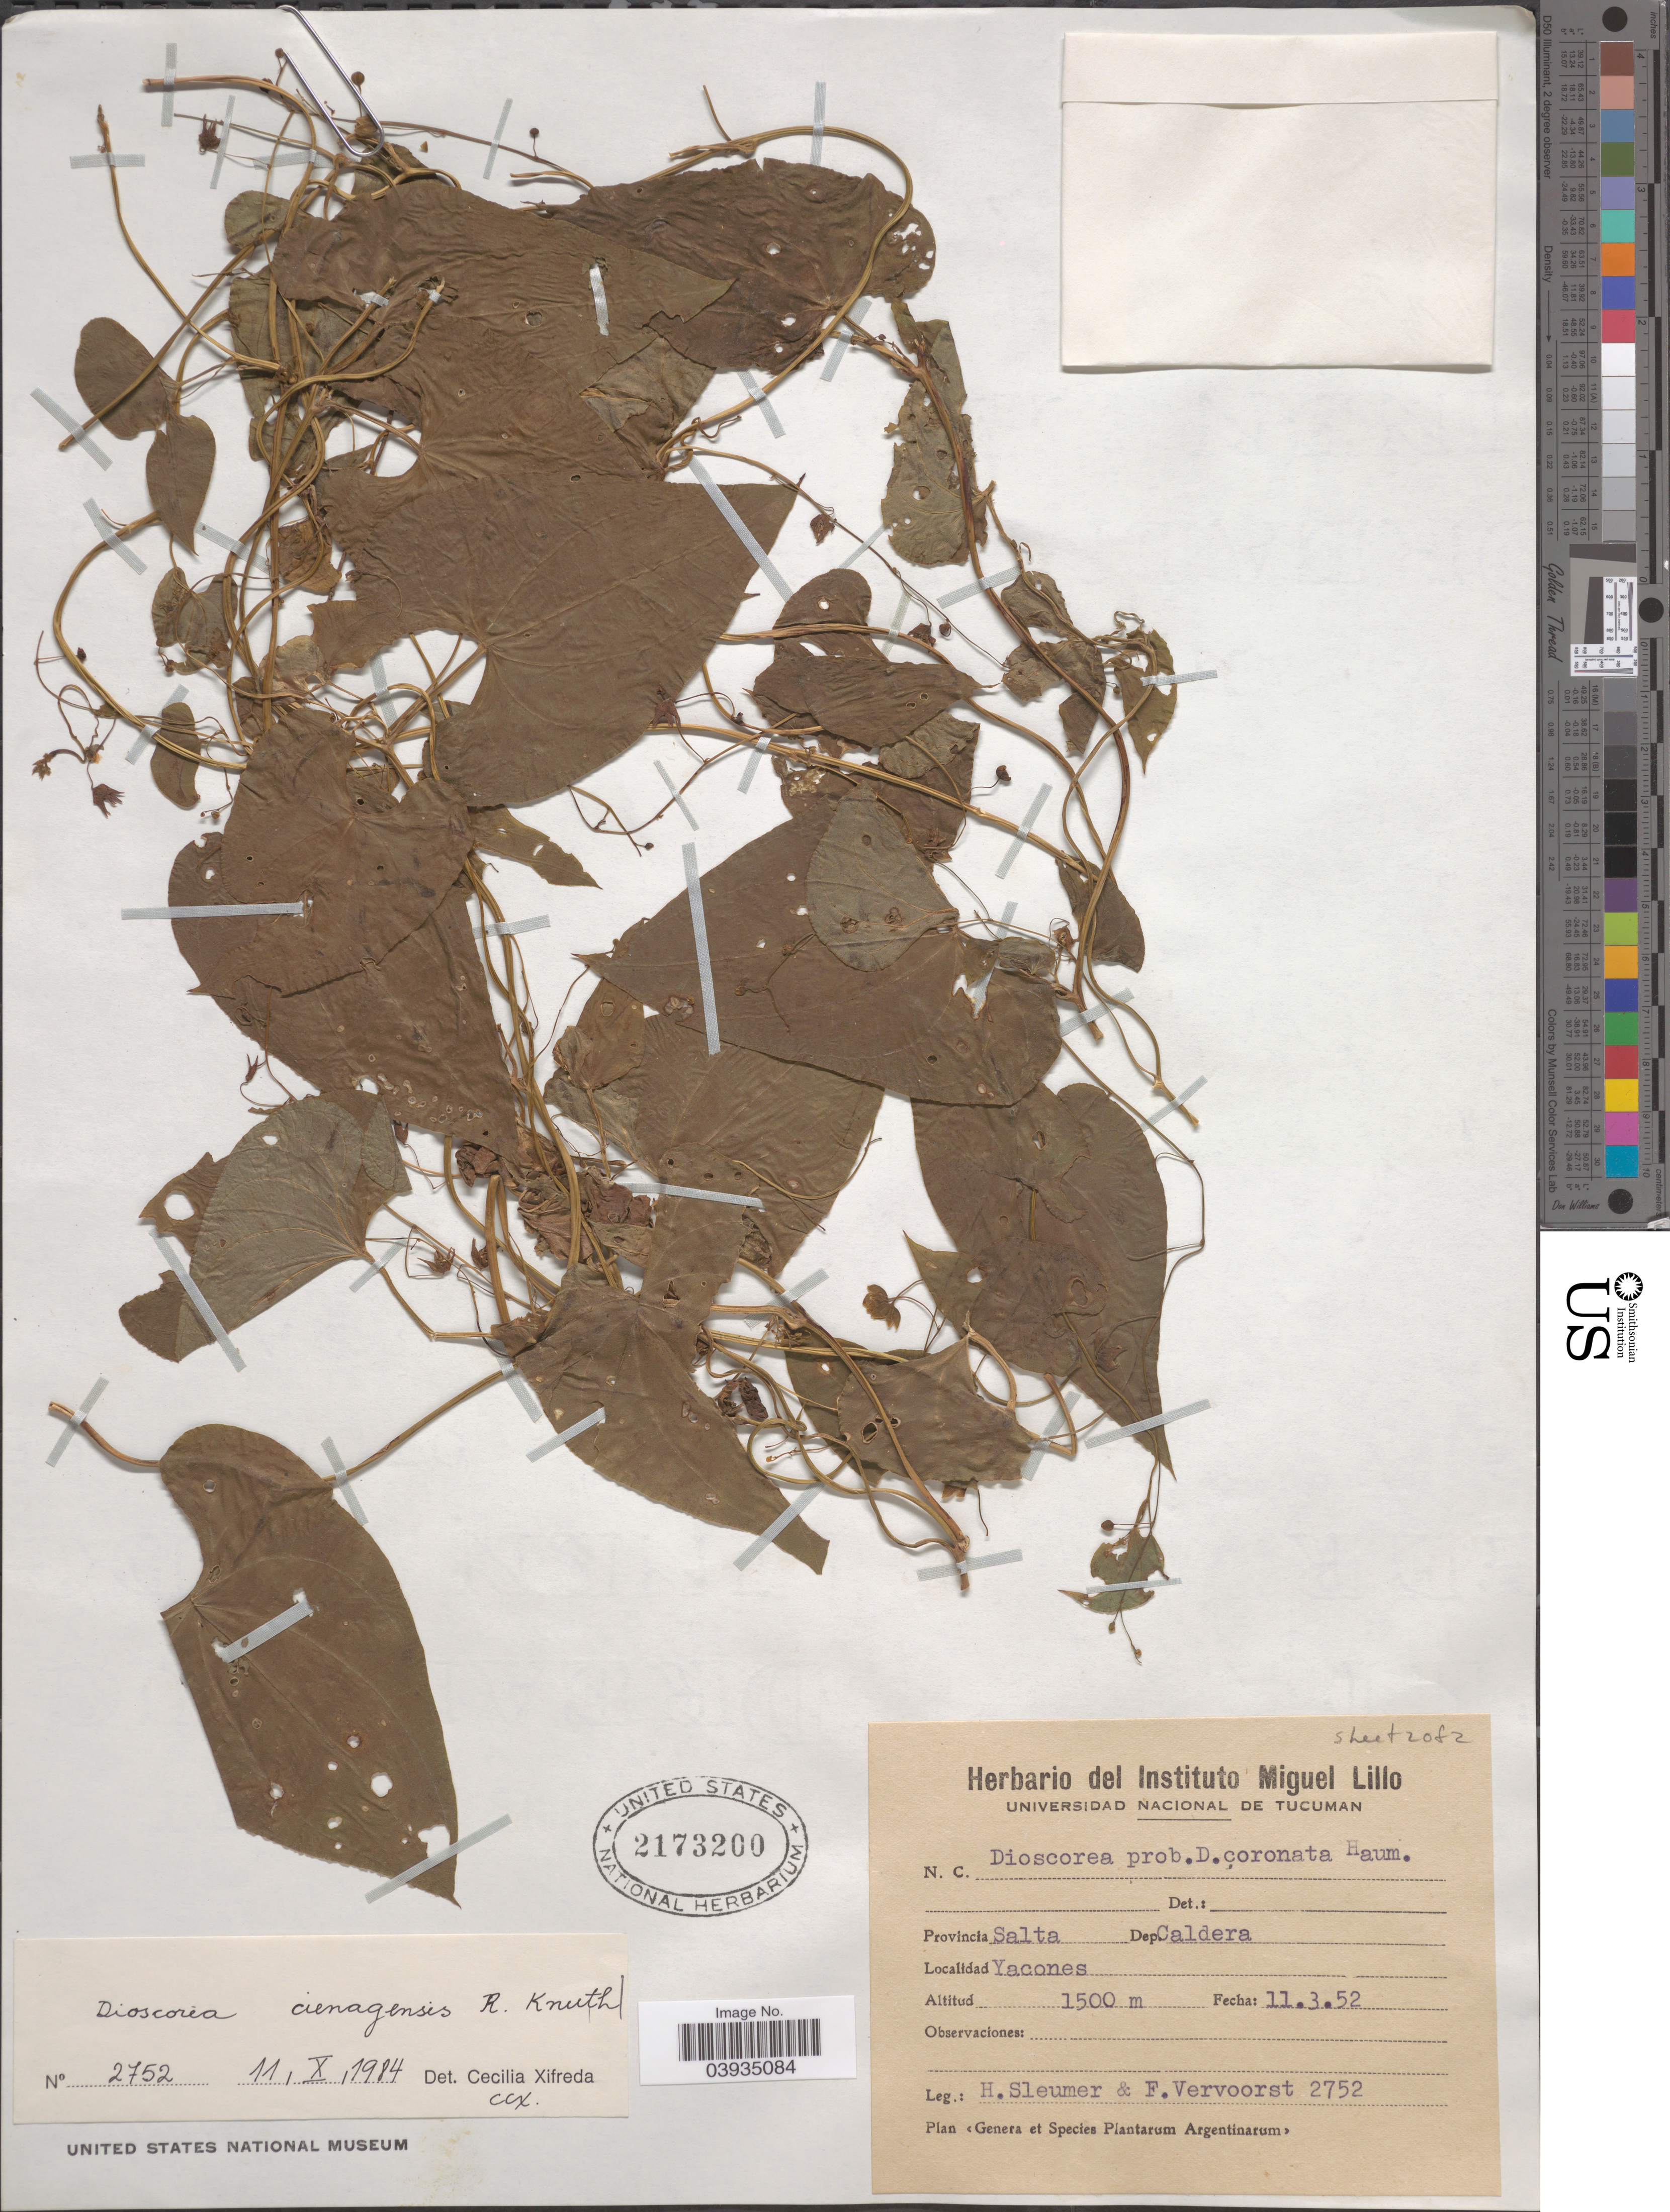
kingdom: Plantae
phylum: Tracheophyta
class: Liliopsida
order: Dioscoreales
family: Dioscoreaceae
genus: Dioscorea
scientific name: Dioscorea cienegensis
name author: R. Knuth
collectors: H. O. Sleumer & F. Vervoorst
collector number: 2752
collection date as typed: Transcribed d/m/y: 11/3/52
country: Argentina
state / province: Salta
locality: Dep. Caldera. Yacones.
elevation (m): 1500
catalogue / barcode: US 2173200